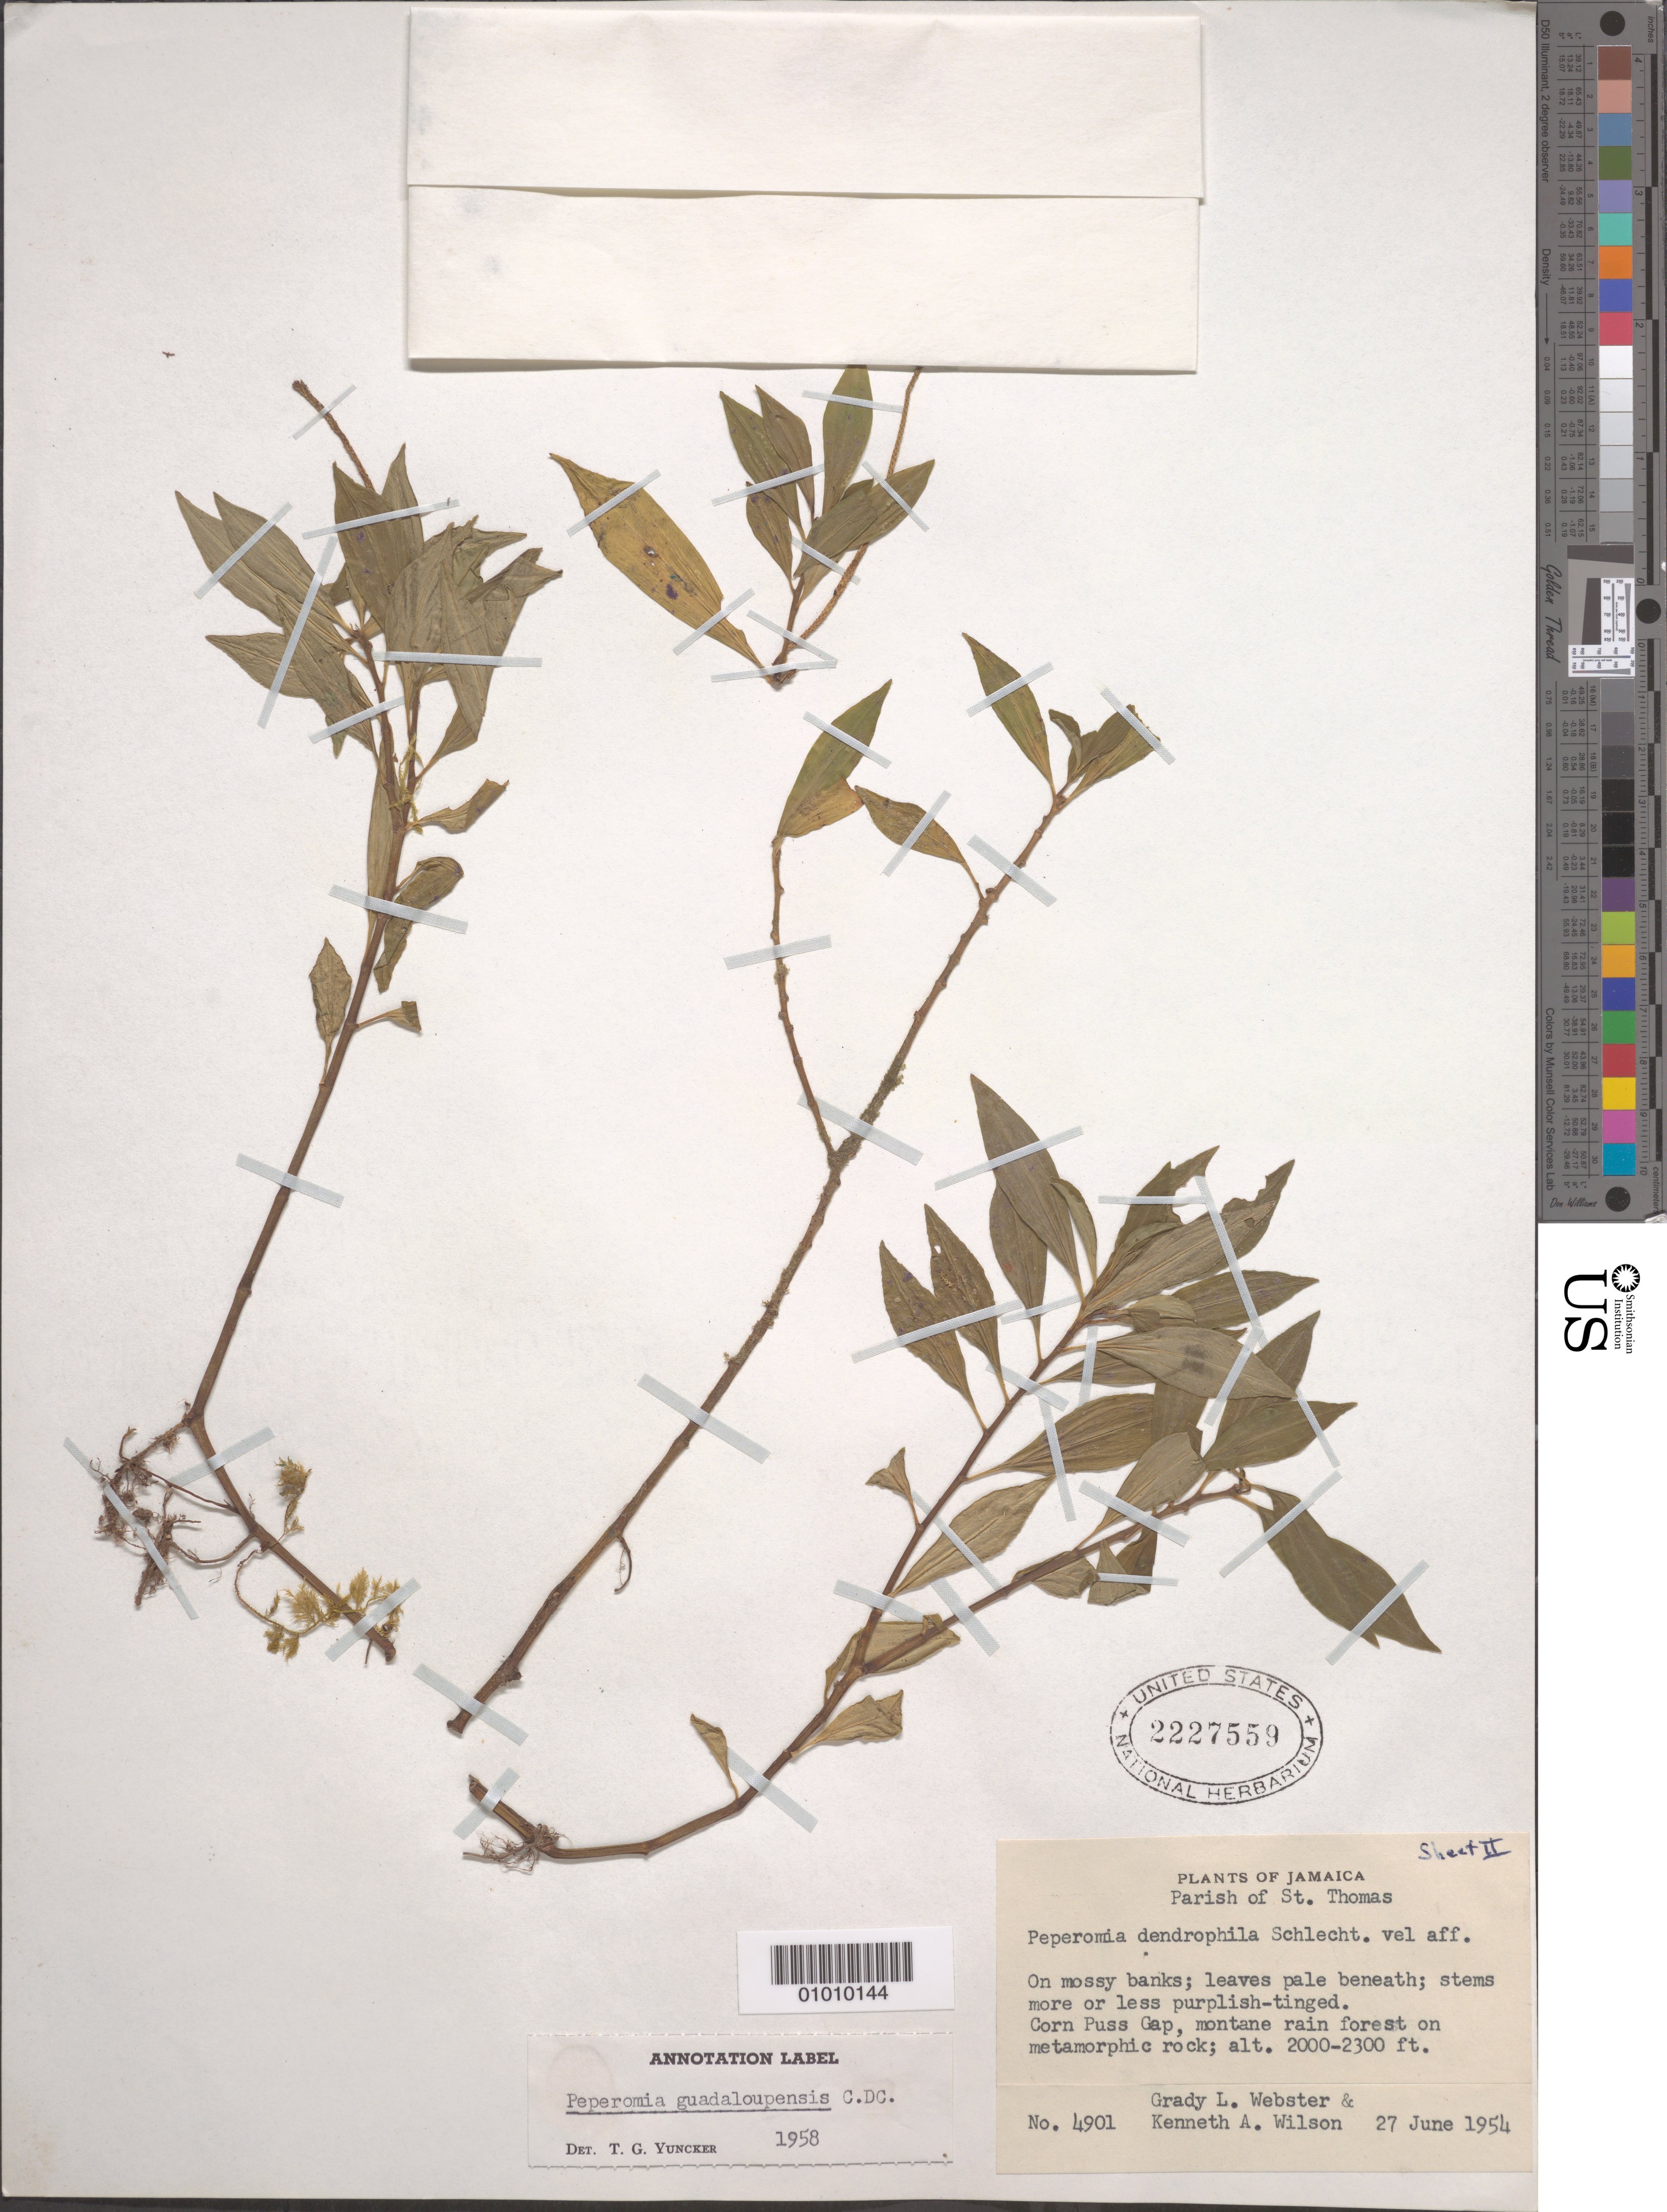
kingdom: Plantae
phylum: Tracheophyta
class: Magnoliopsida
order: Piperales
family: Piperaceae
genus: Peperomia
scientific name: Peperomia guadaloupensis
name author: C. DC.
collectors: G. L. Webster & K. A. Wilson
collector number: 4901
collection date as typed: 27 Jun 1954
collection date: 1954-06-27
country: Jamaica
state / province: Saint Thomas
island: Jamaica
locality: On mossy banks near Corn Puss Gap, montane rain forest on metamorphic rock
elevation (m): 610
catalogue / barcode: US 2227559